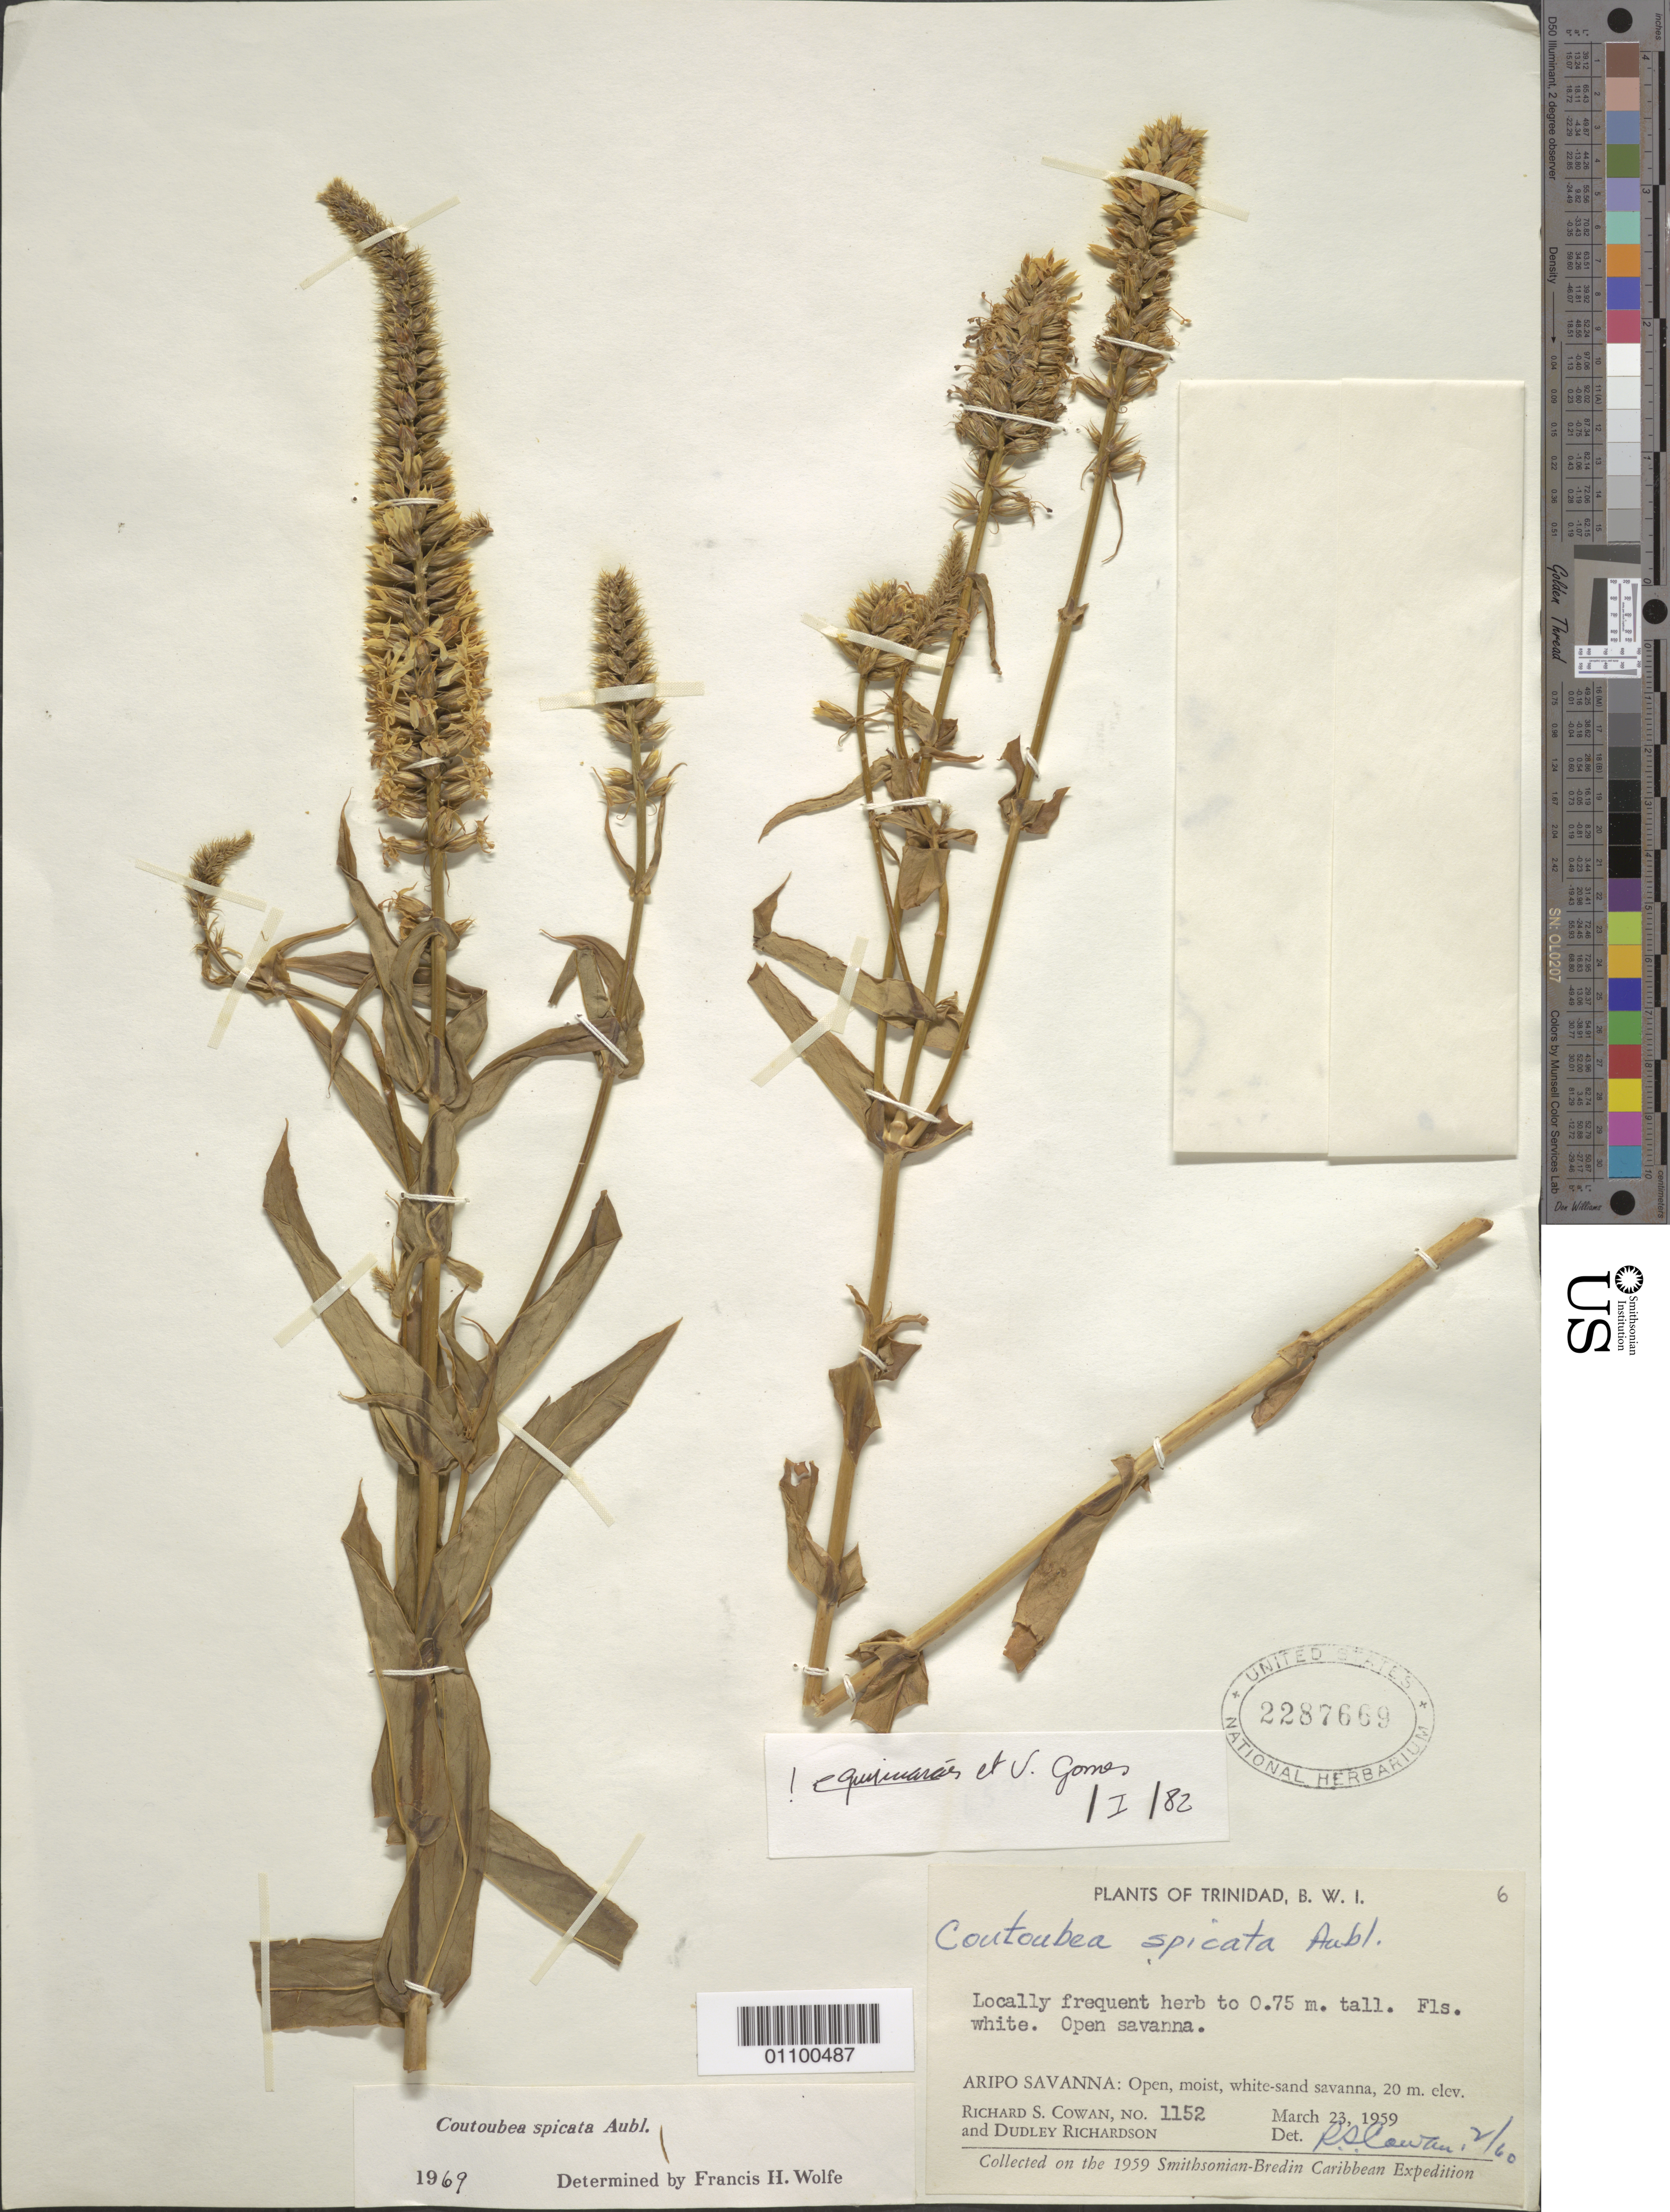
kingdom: Plantae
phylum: Tracheophyta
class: Magnoliopsida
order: Gentianales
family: Gentianaceae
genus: Coutoubea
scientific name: Coutoubea spicata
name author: Aubl.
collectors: R. S. Cowan & D. Richardson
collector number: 1152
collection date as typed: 23 Mar 1959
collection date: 1959-03-23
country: Trinidad and Tobago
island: Trinidad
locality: Aripo Savanna: Open, moist, white-sand savanna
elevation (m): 20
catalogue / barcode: US 2287669